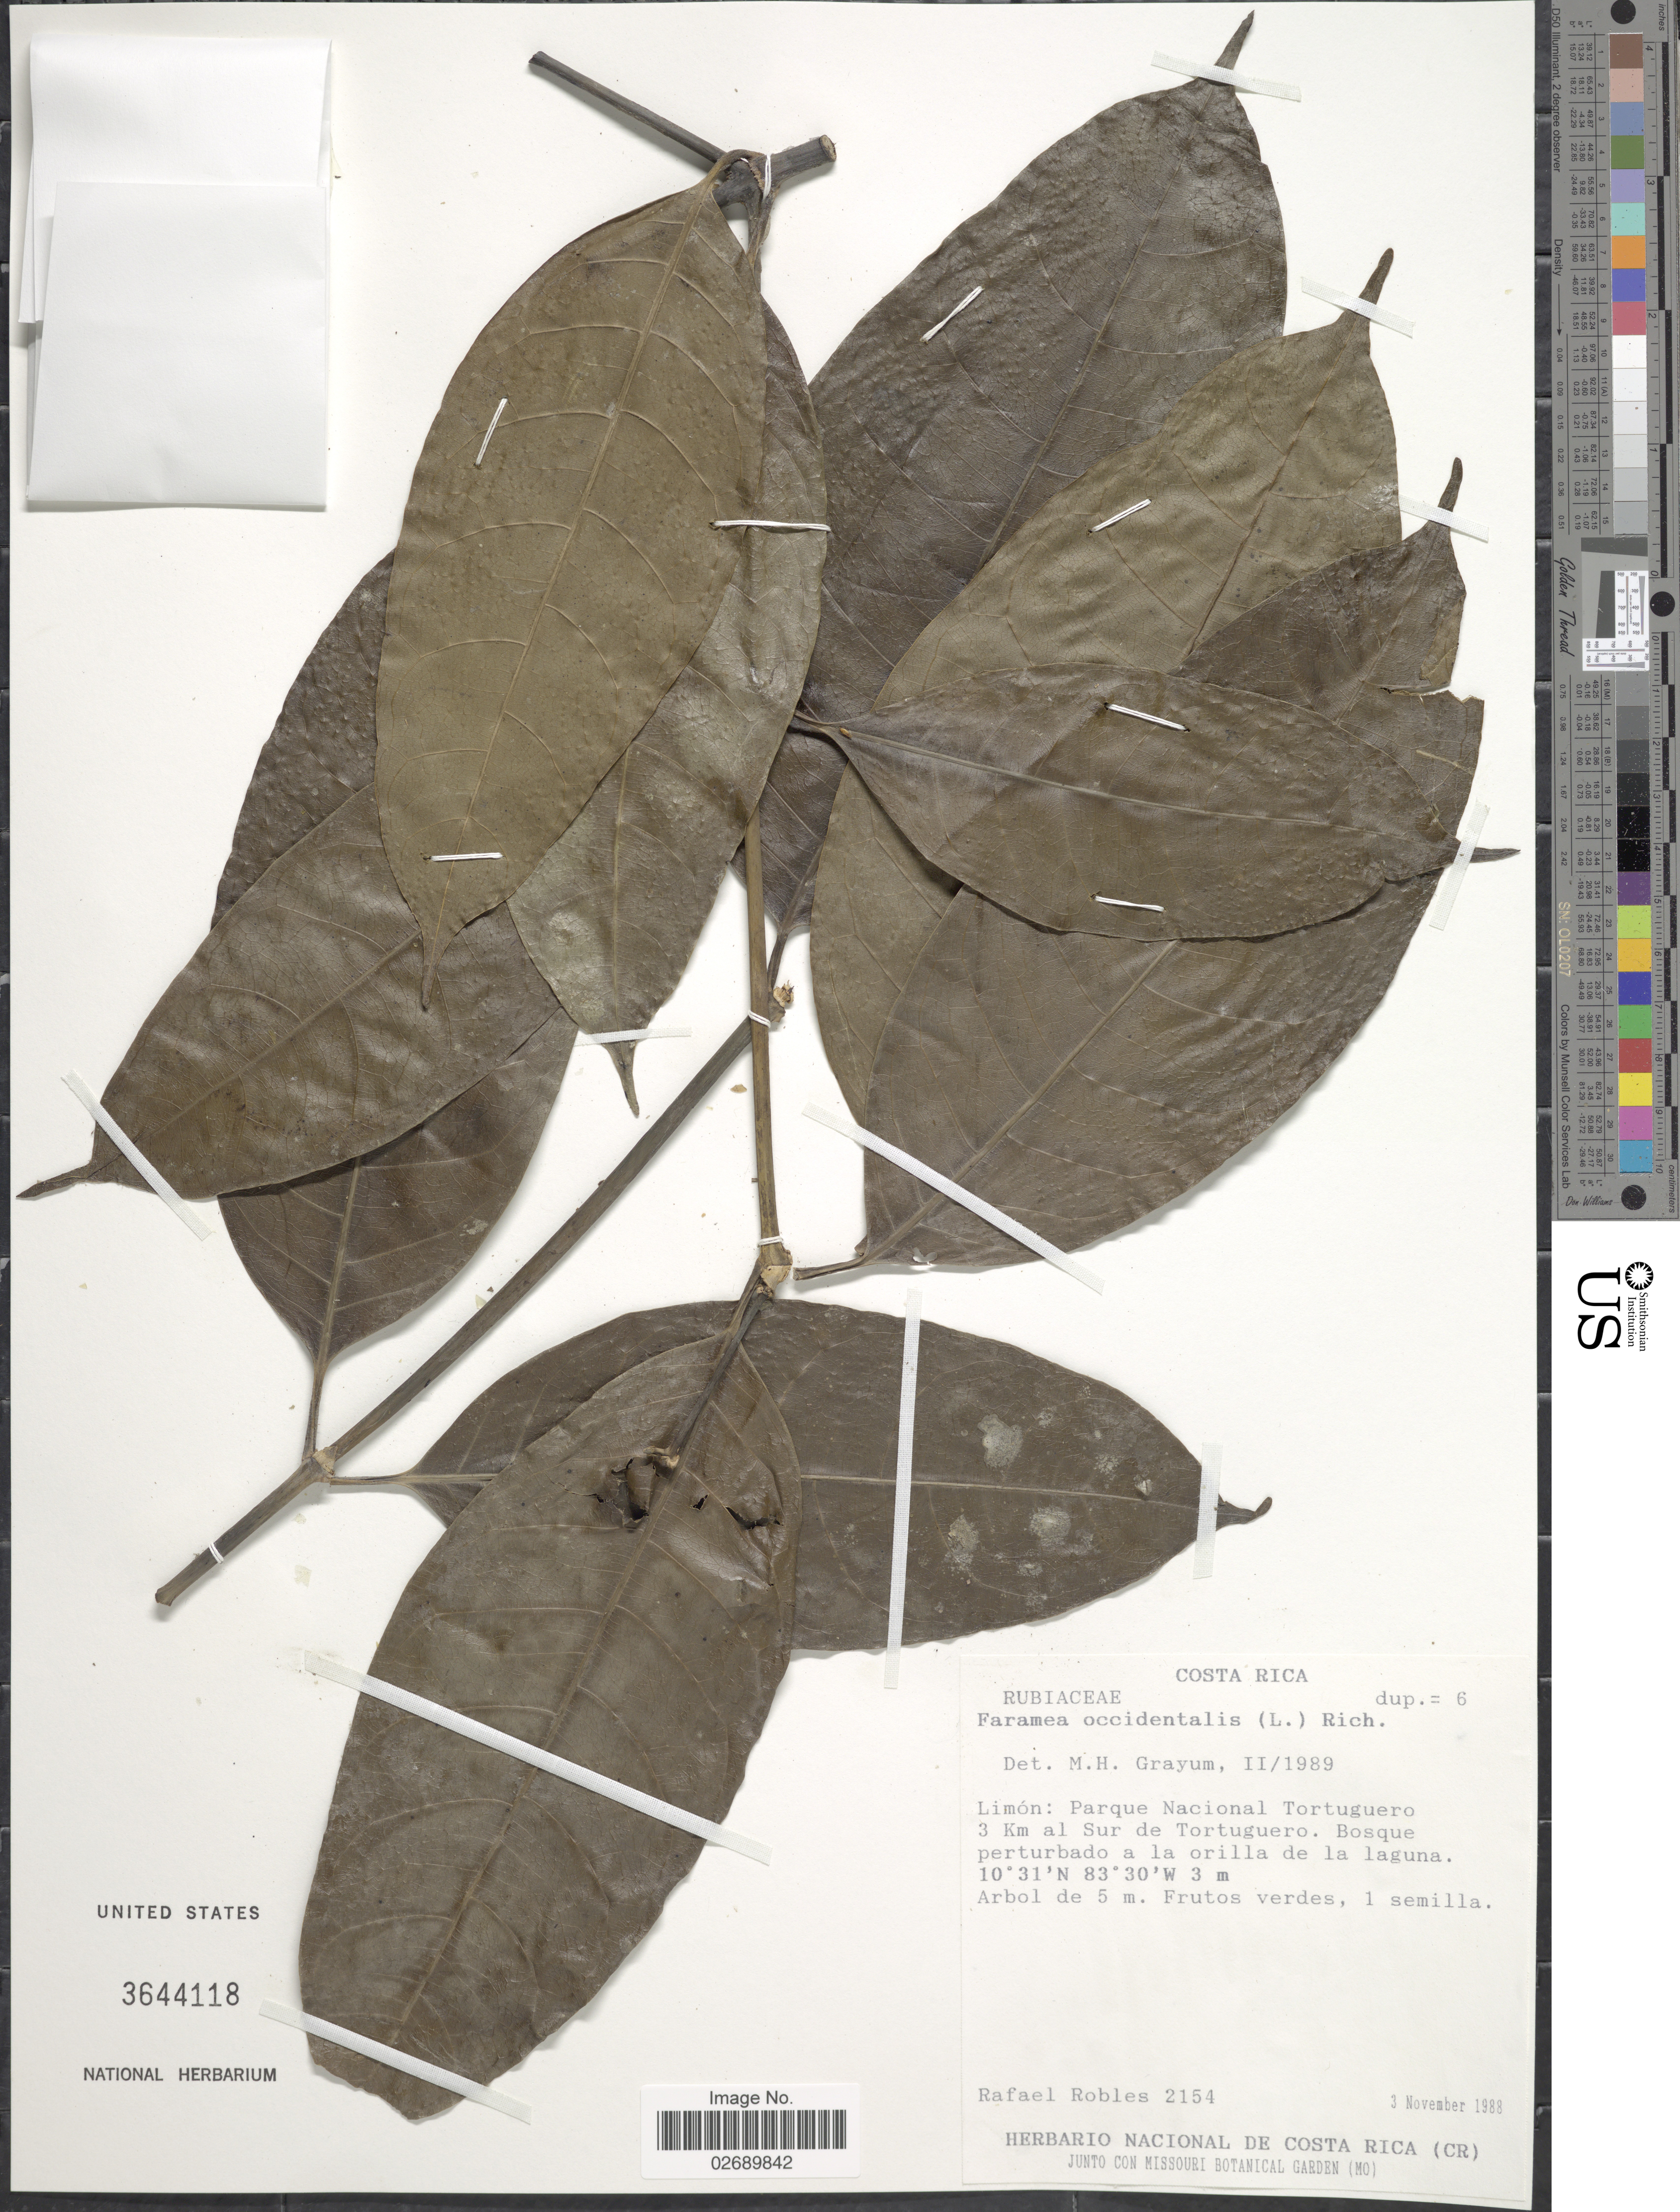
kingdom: Plantae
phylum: Tracheophyta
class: Magnoliopsida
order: Gentianales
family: Rubiaceae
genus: Faramea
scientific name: Faramea occidentalis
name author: (L.) A. Rich.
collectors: R. Robles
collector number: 2154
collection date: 1988-11-03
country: Costa Rica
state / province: Limón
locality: Parque Nacional Tortuguero. 3 Km al Sur de Tortuguero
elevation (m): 3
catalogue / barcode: US 3644188